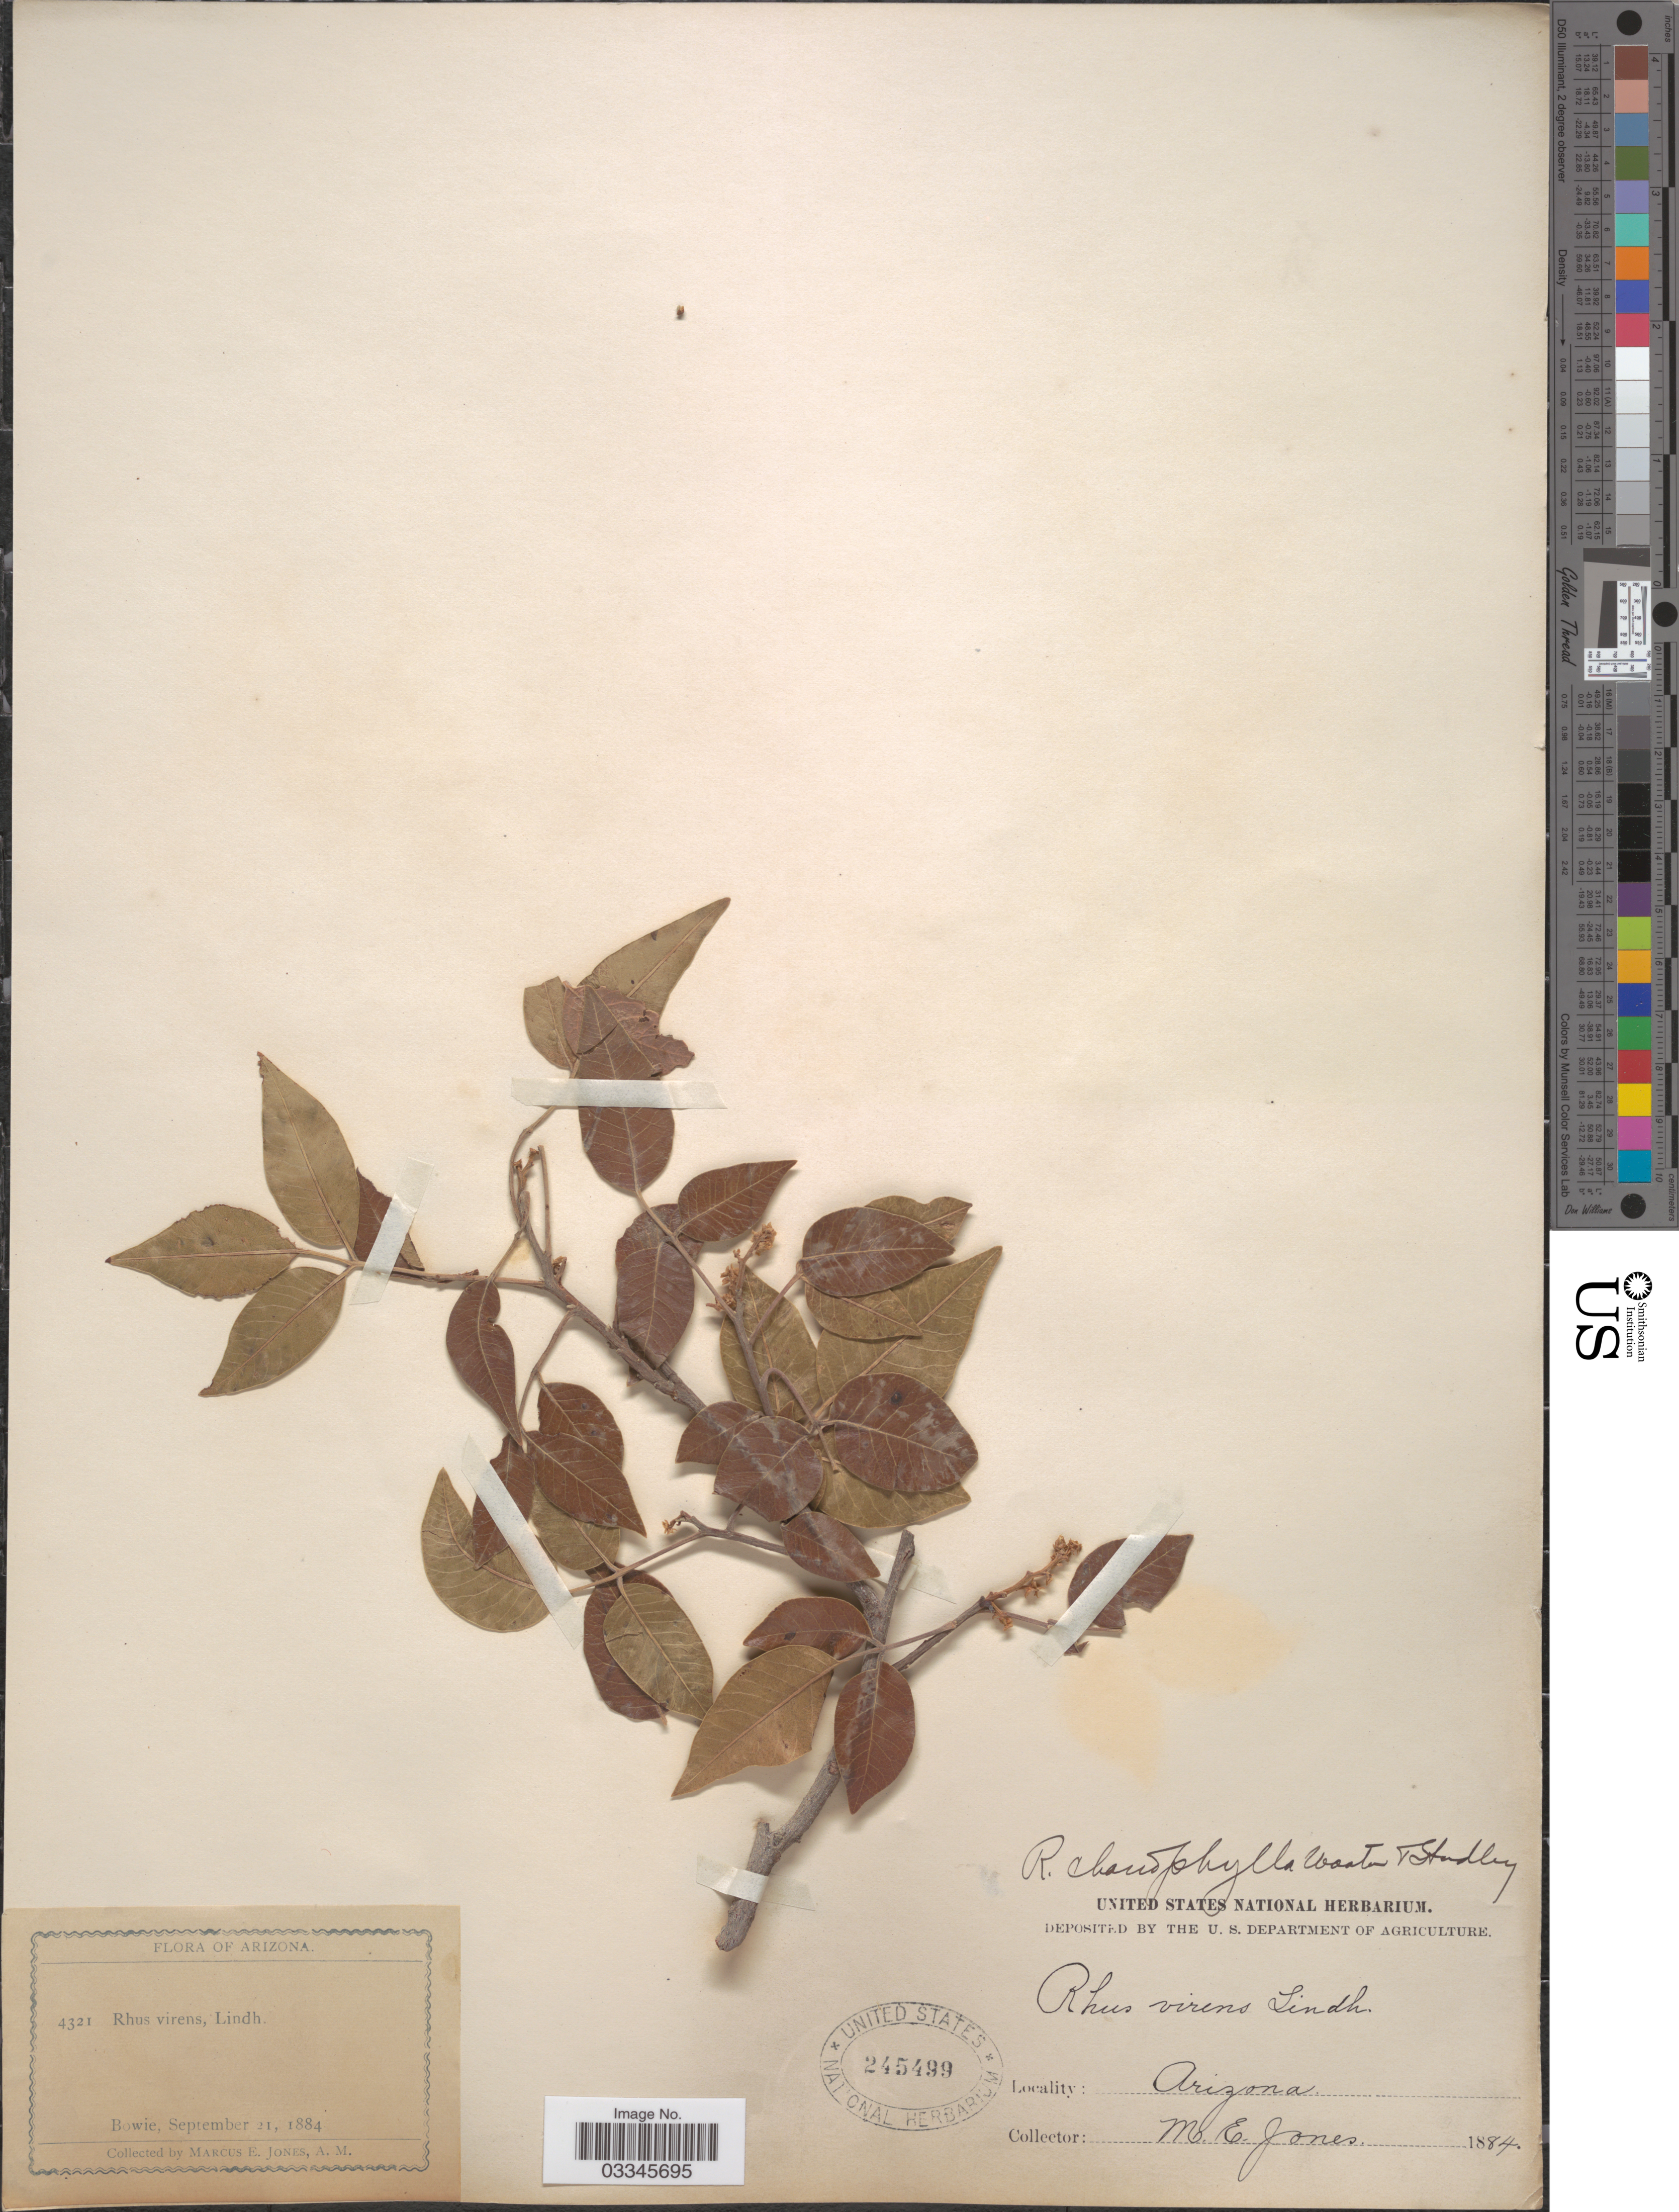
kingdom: Plantae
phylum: Tracheophyta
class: Magnoliopsida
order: Sapindales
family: Anacardiaceae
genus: Rhus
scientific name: Rhus choriophylla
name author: Wooton & Standl.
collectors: M. E. Jones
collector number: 4321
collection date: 1884-09-21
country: United States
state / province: Arizona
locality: Bowie.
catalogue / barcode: US 245499